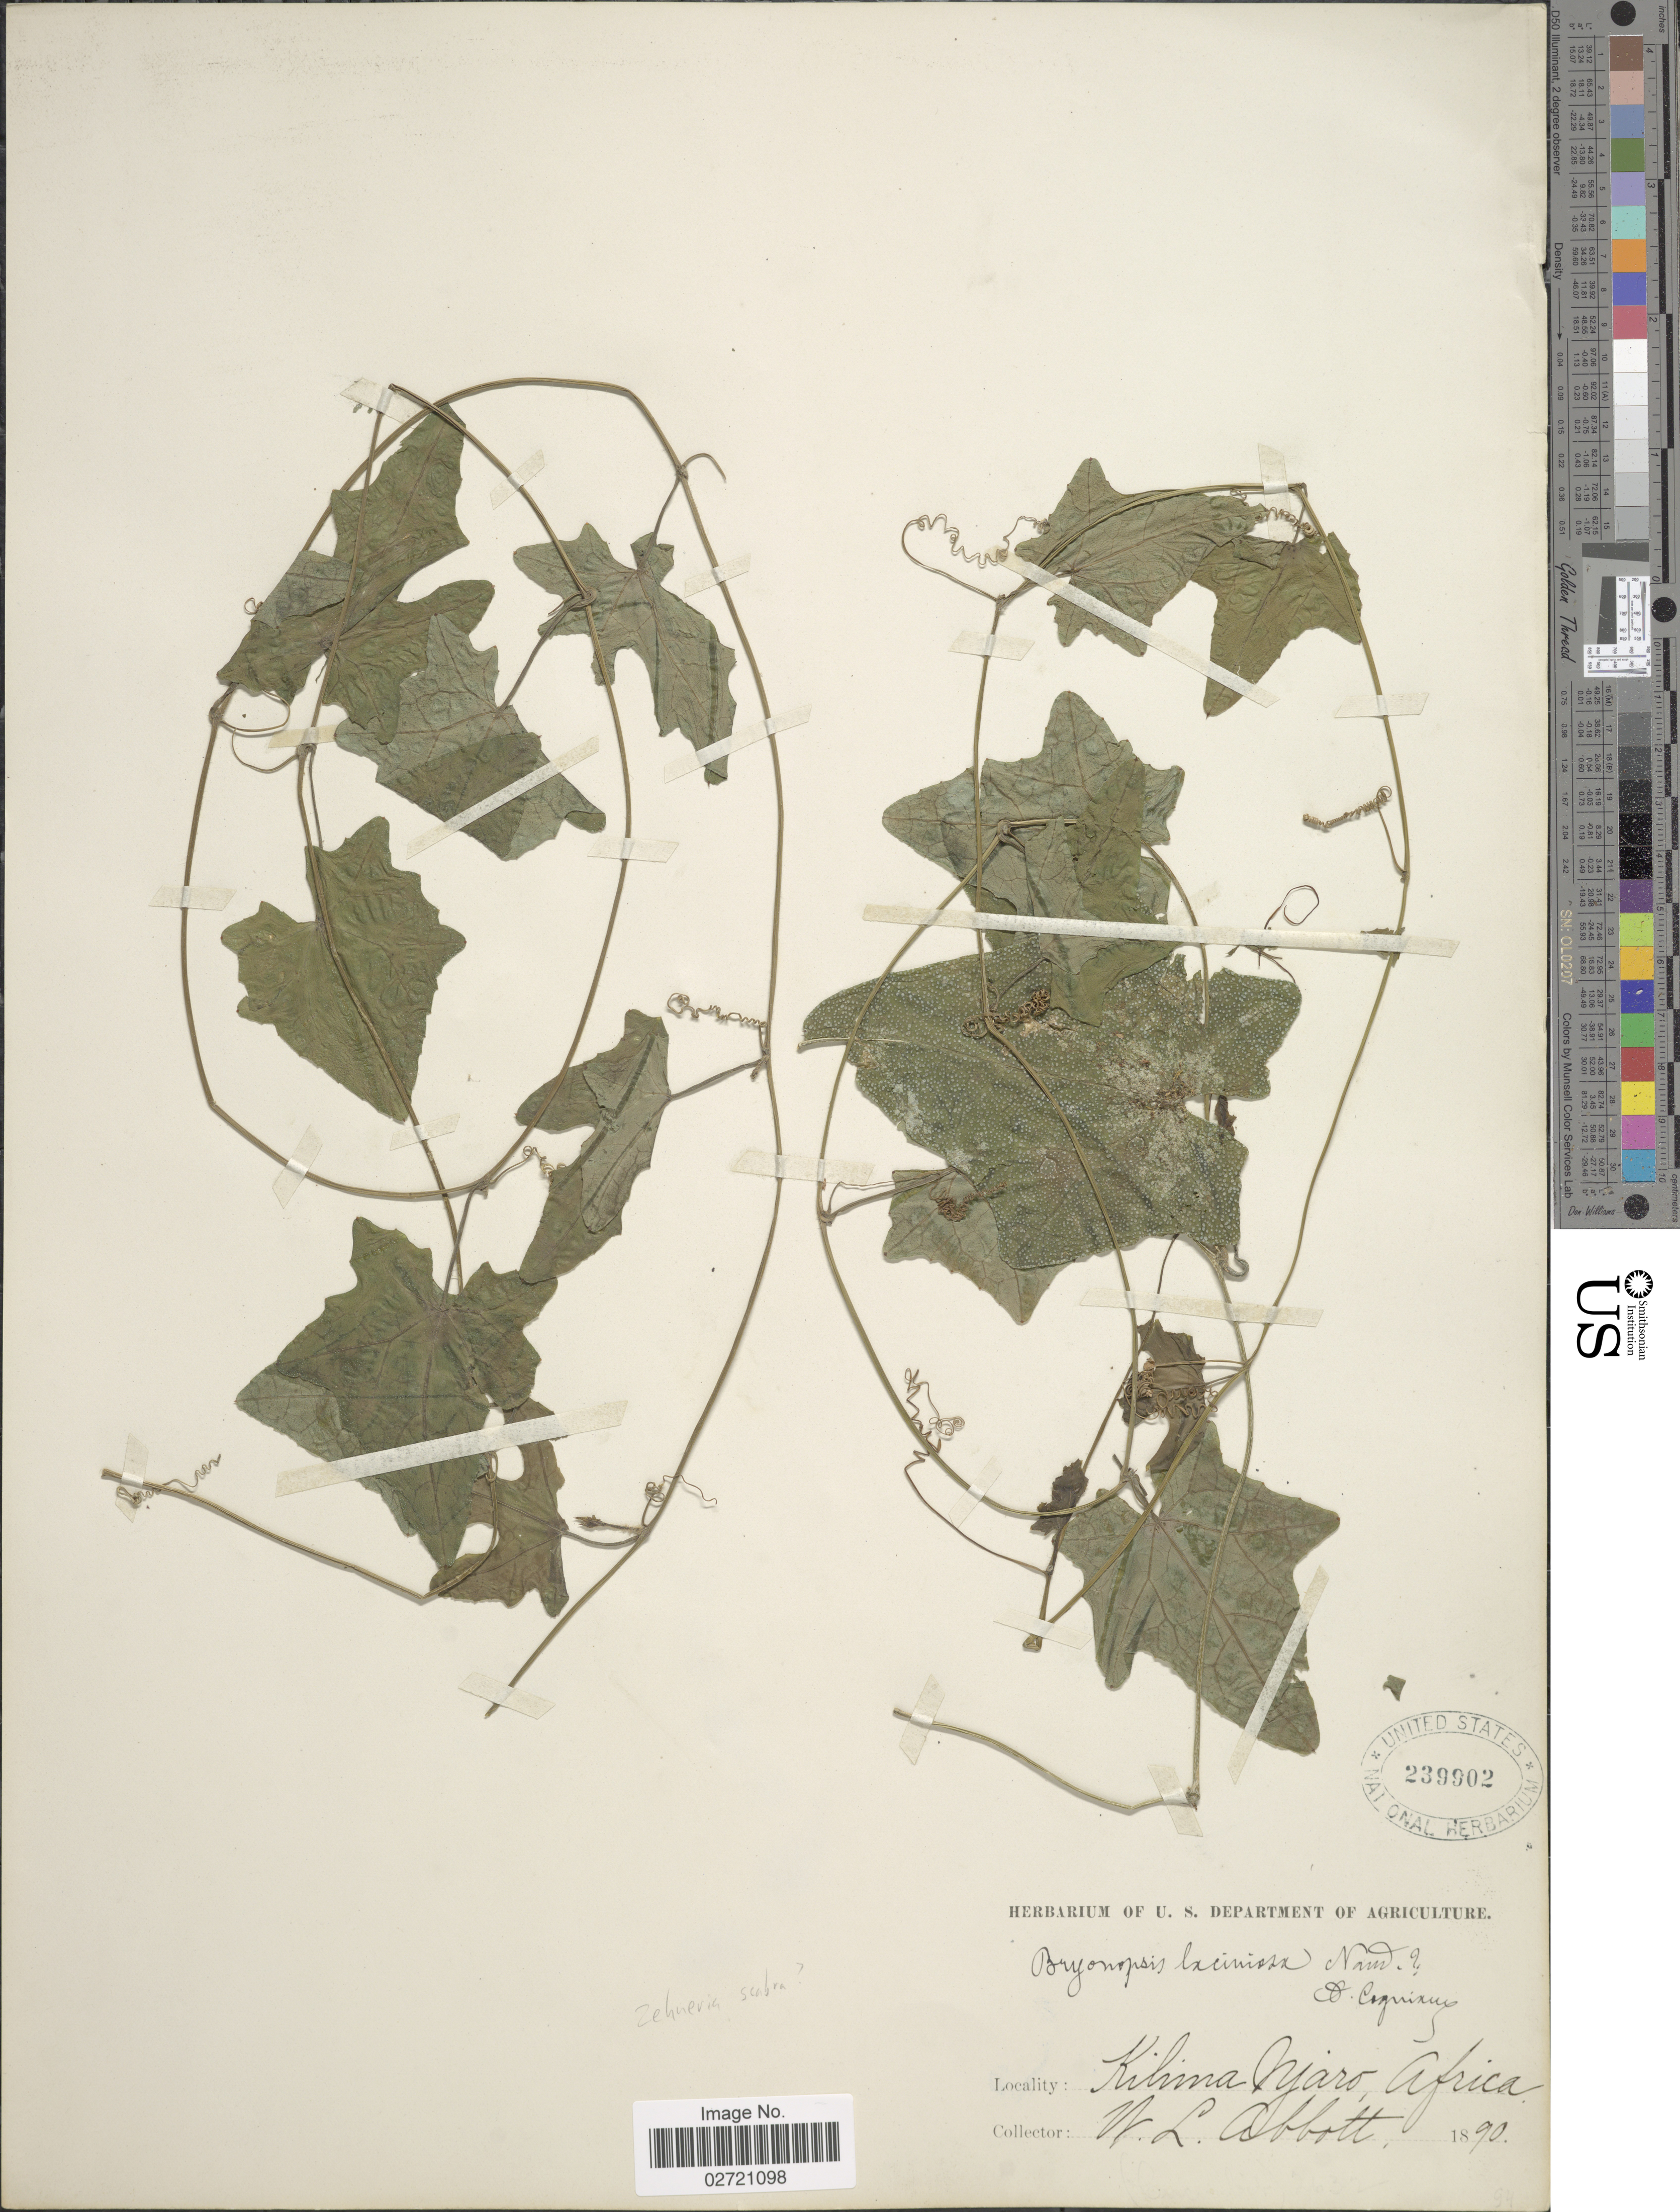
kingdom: Plantae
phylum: Tracheophyta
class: Magnoliopsida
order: Cucurbitales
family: Cucurbitaceae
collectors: W. L. Abbott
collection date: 1890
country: Tanzania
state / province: Kilimanjaro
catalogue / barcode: US 239902